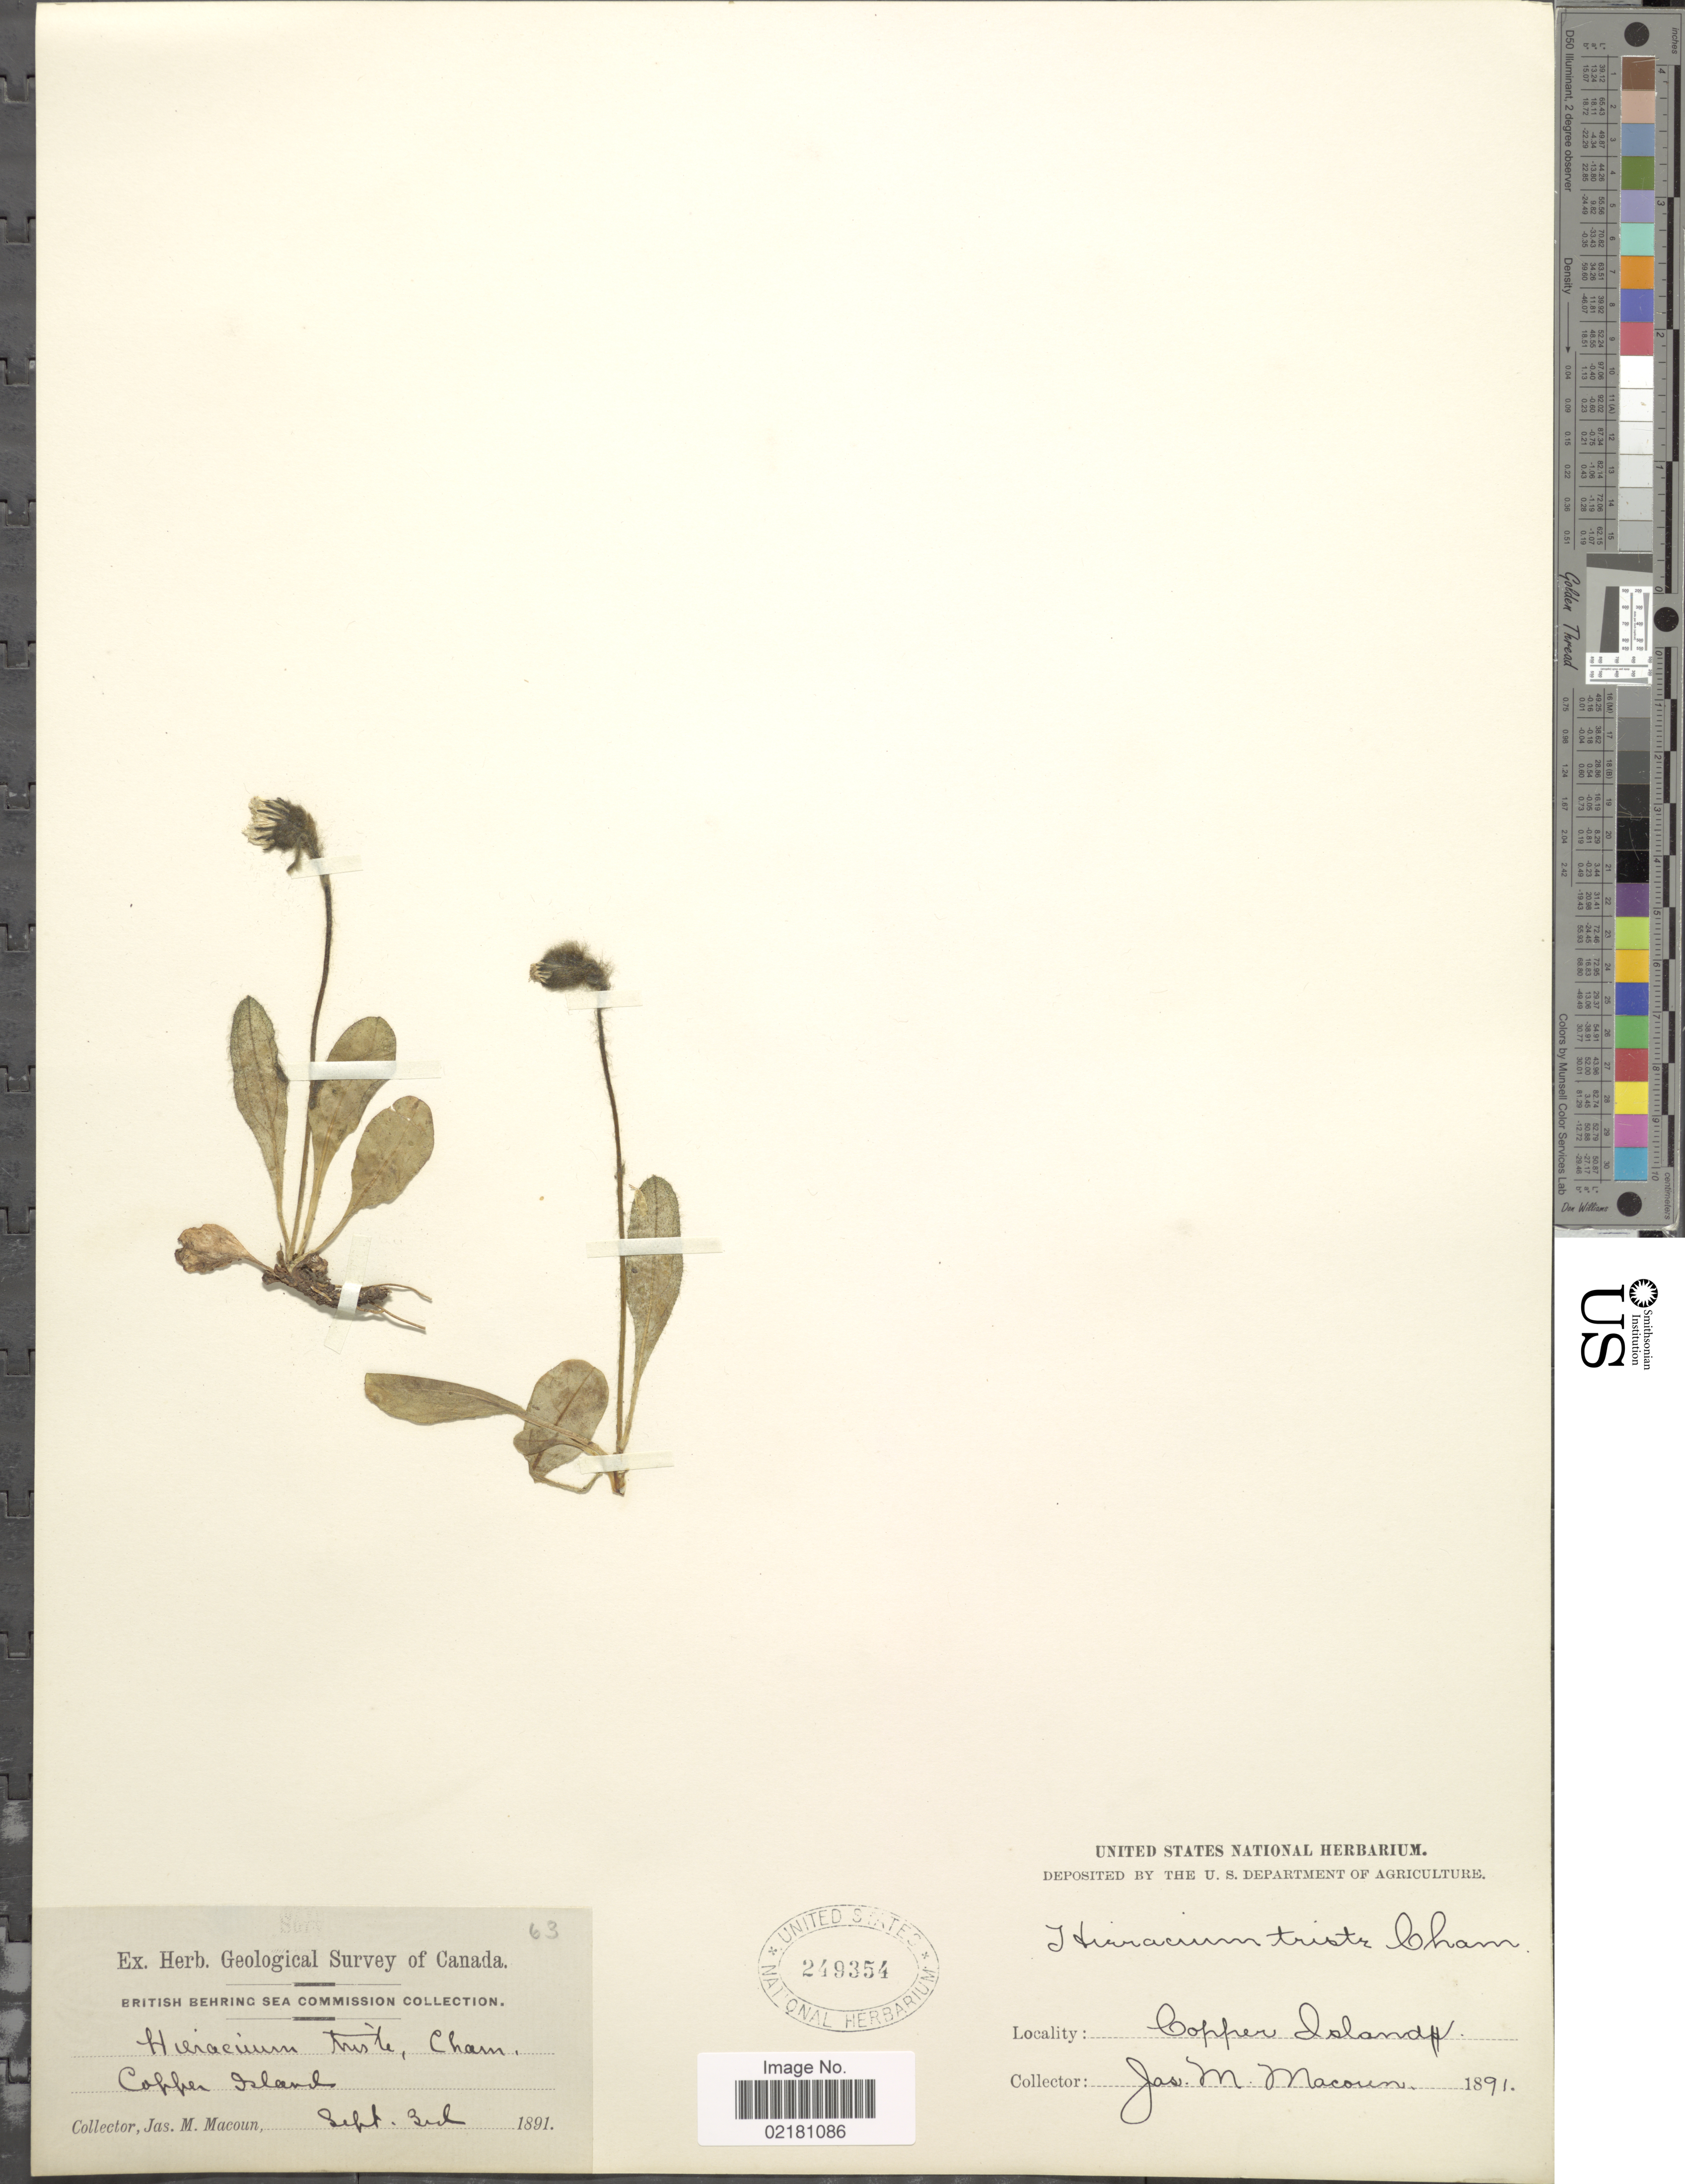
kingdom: Plantae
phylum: Tracheophyta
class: Magnoliopsida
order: Asterales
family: Asteraceae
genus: Hieracium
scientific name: Hieracium triste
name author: Willd. ex Spreng.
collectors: J. M. Macoun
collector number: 63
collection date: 1891-09-03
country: Russian Federation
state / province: Kamchatka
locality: Copper Islands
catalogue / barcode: US 249354